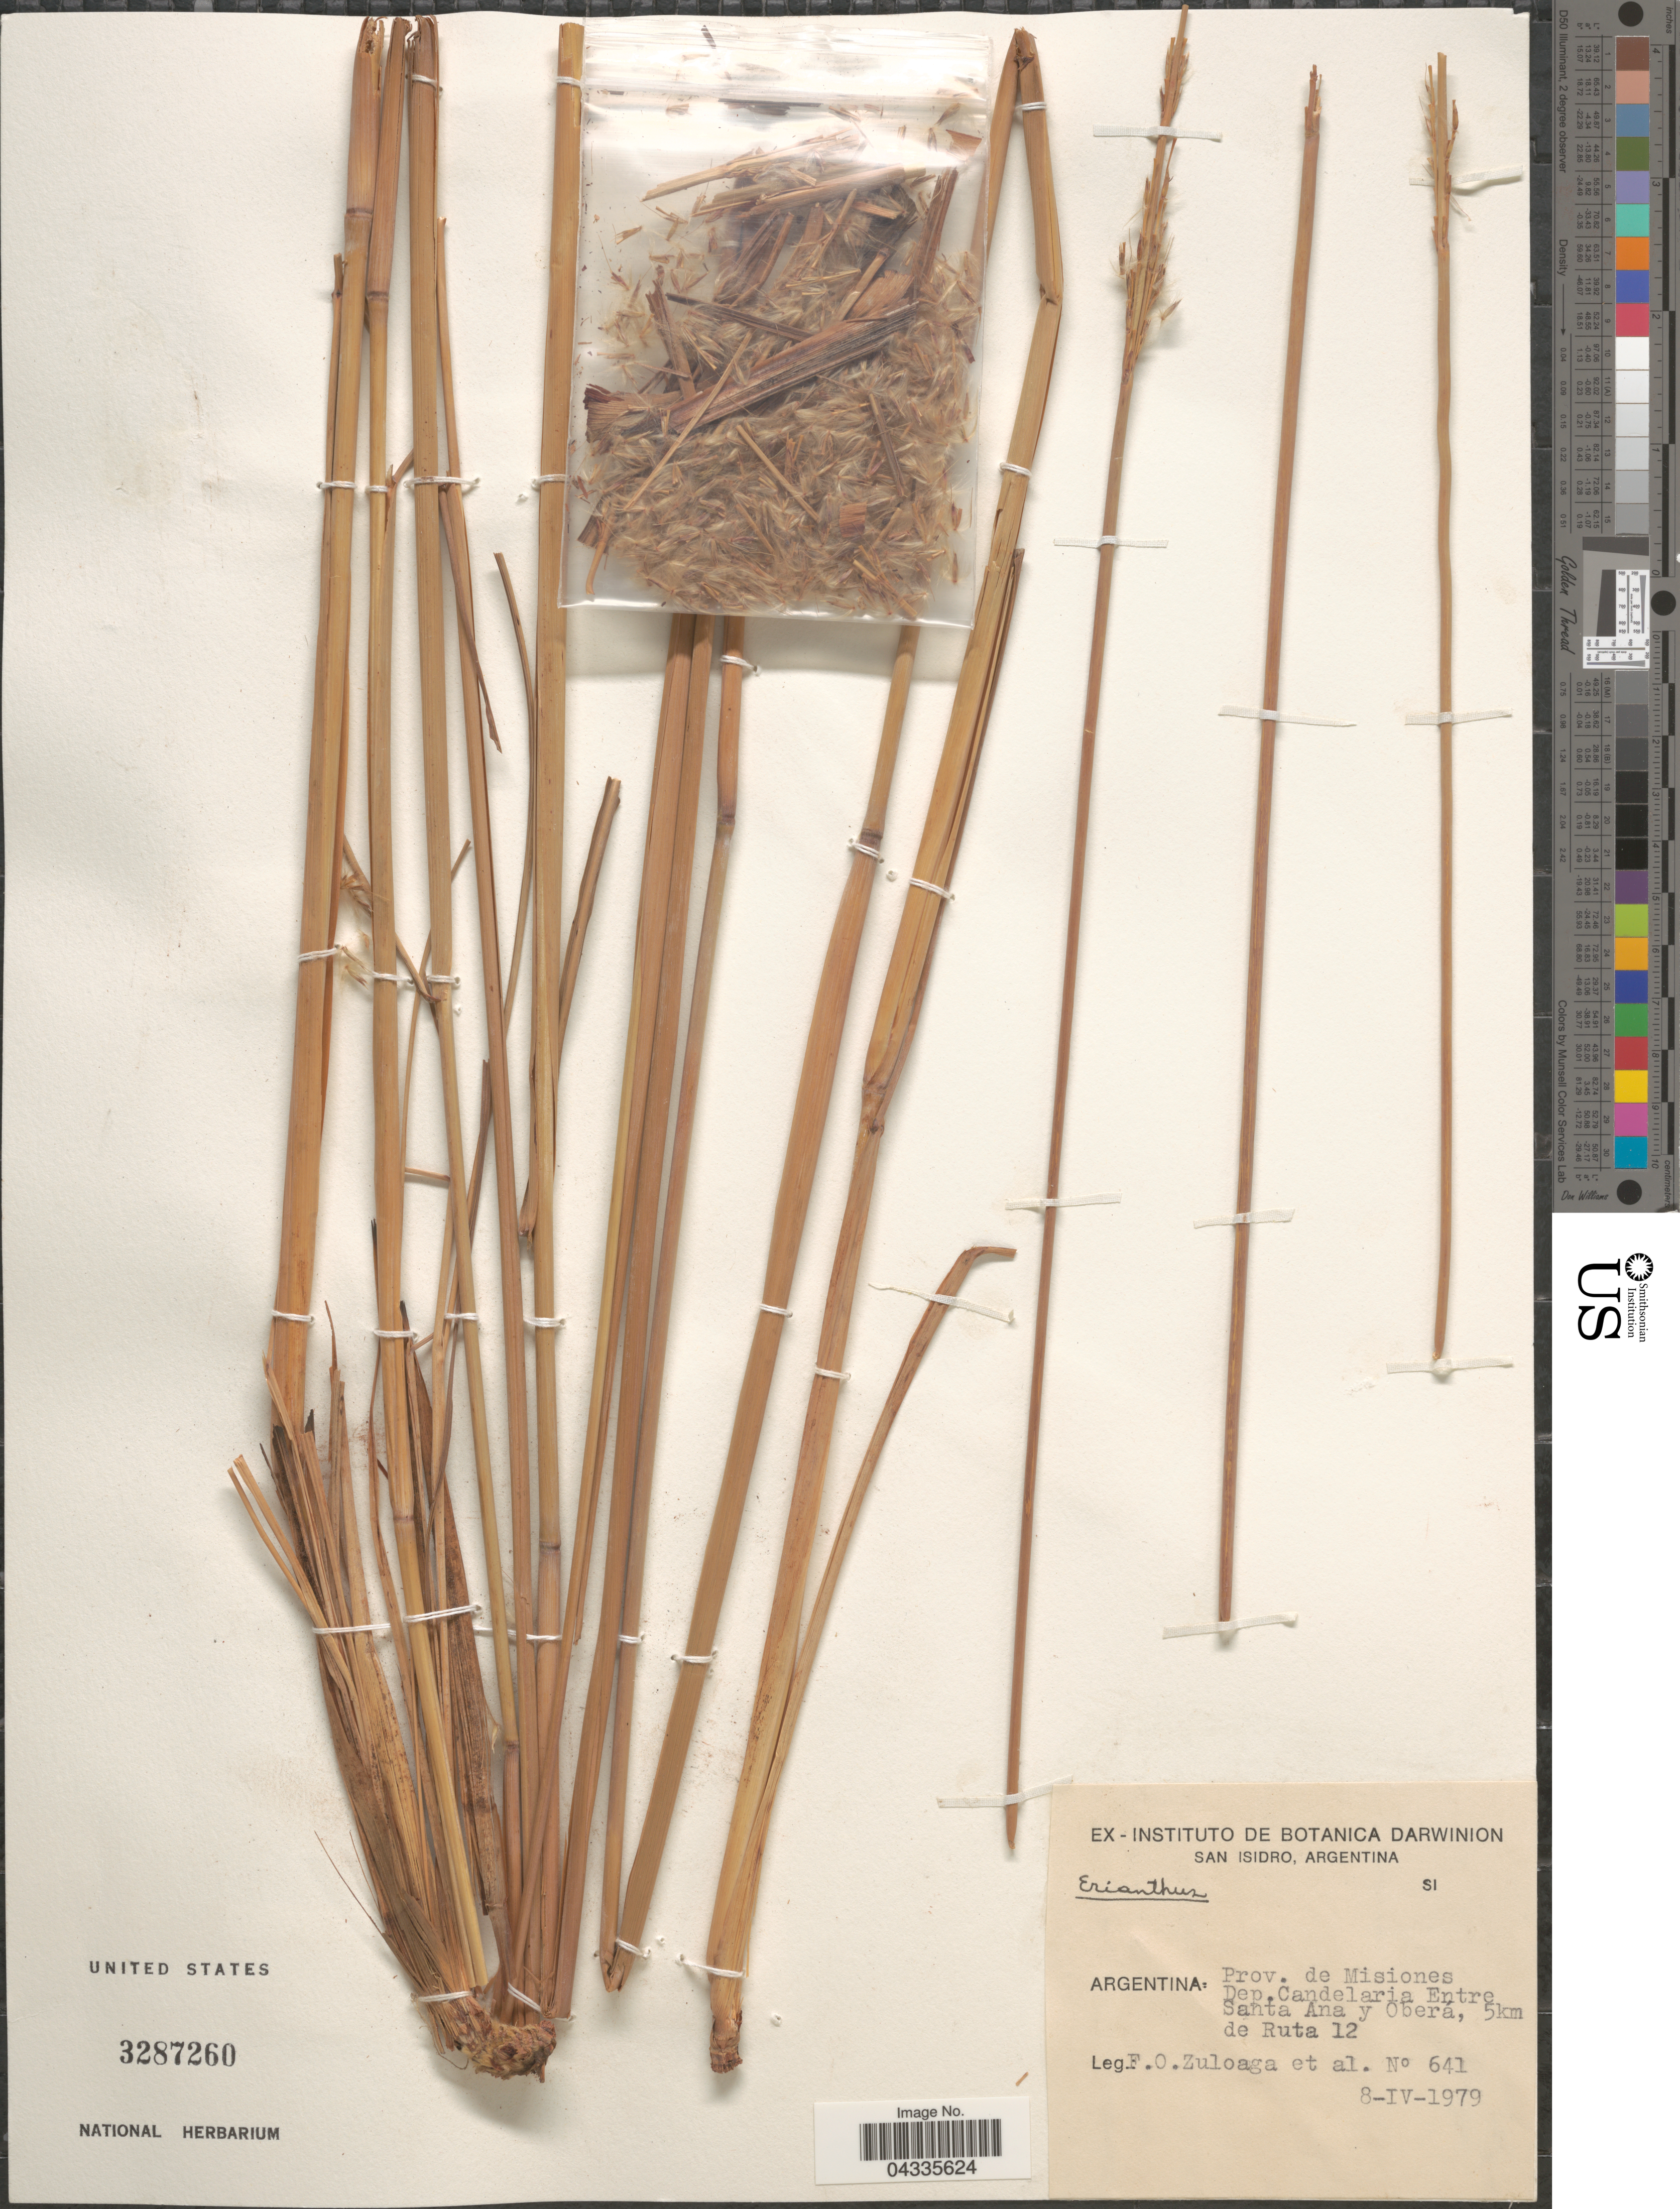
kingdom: Plantae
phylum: Tracheophyta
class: Liliopsida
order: Poales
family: Poaceae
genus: Erianthus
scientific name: Erianthus sp.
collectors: F. O. Zuloaga & et al.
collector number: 641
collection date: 1979-04-08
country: Argentina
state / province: Misiones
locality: Dep. Candelaria Entre Santa Ana y Obera, 5km de Ruta 12.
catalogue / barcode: US 3287260